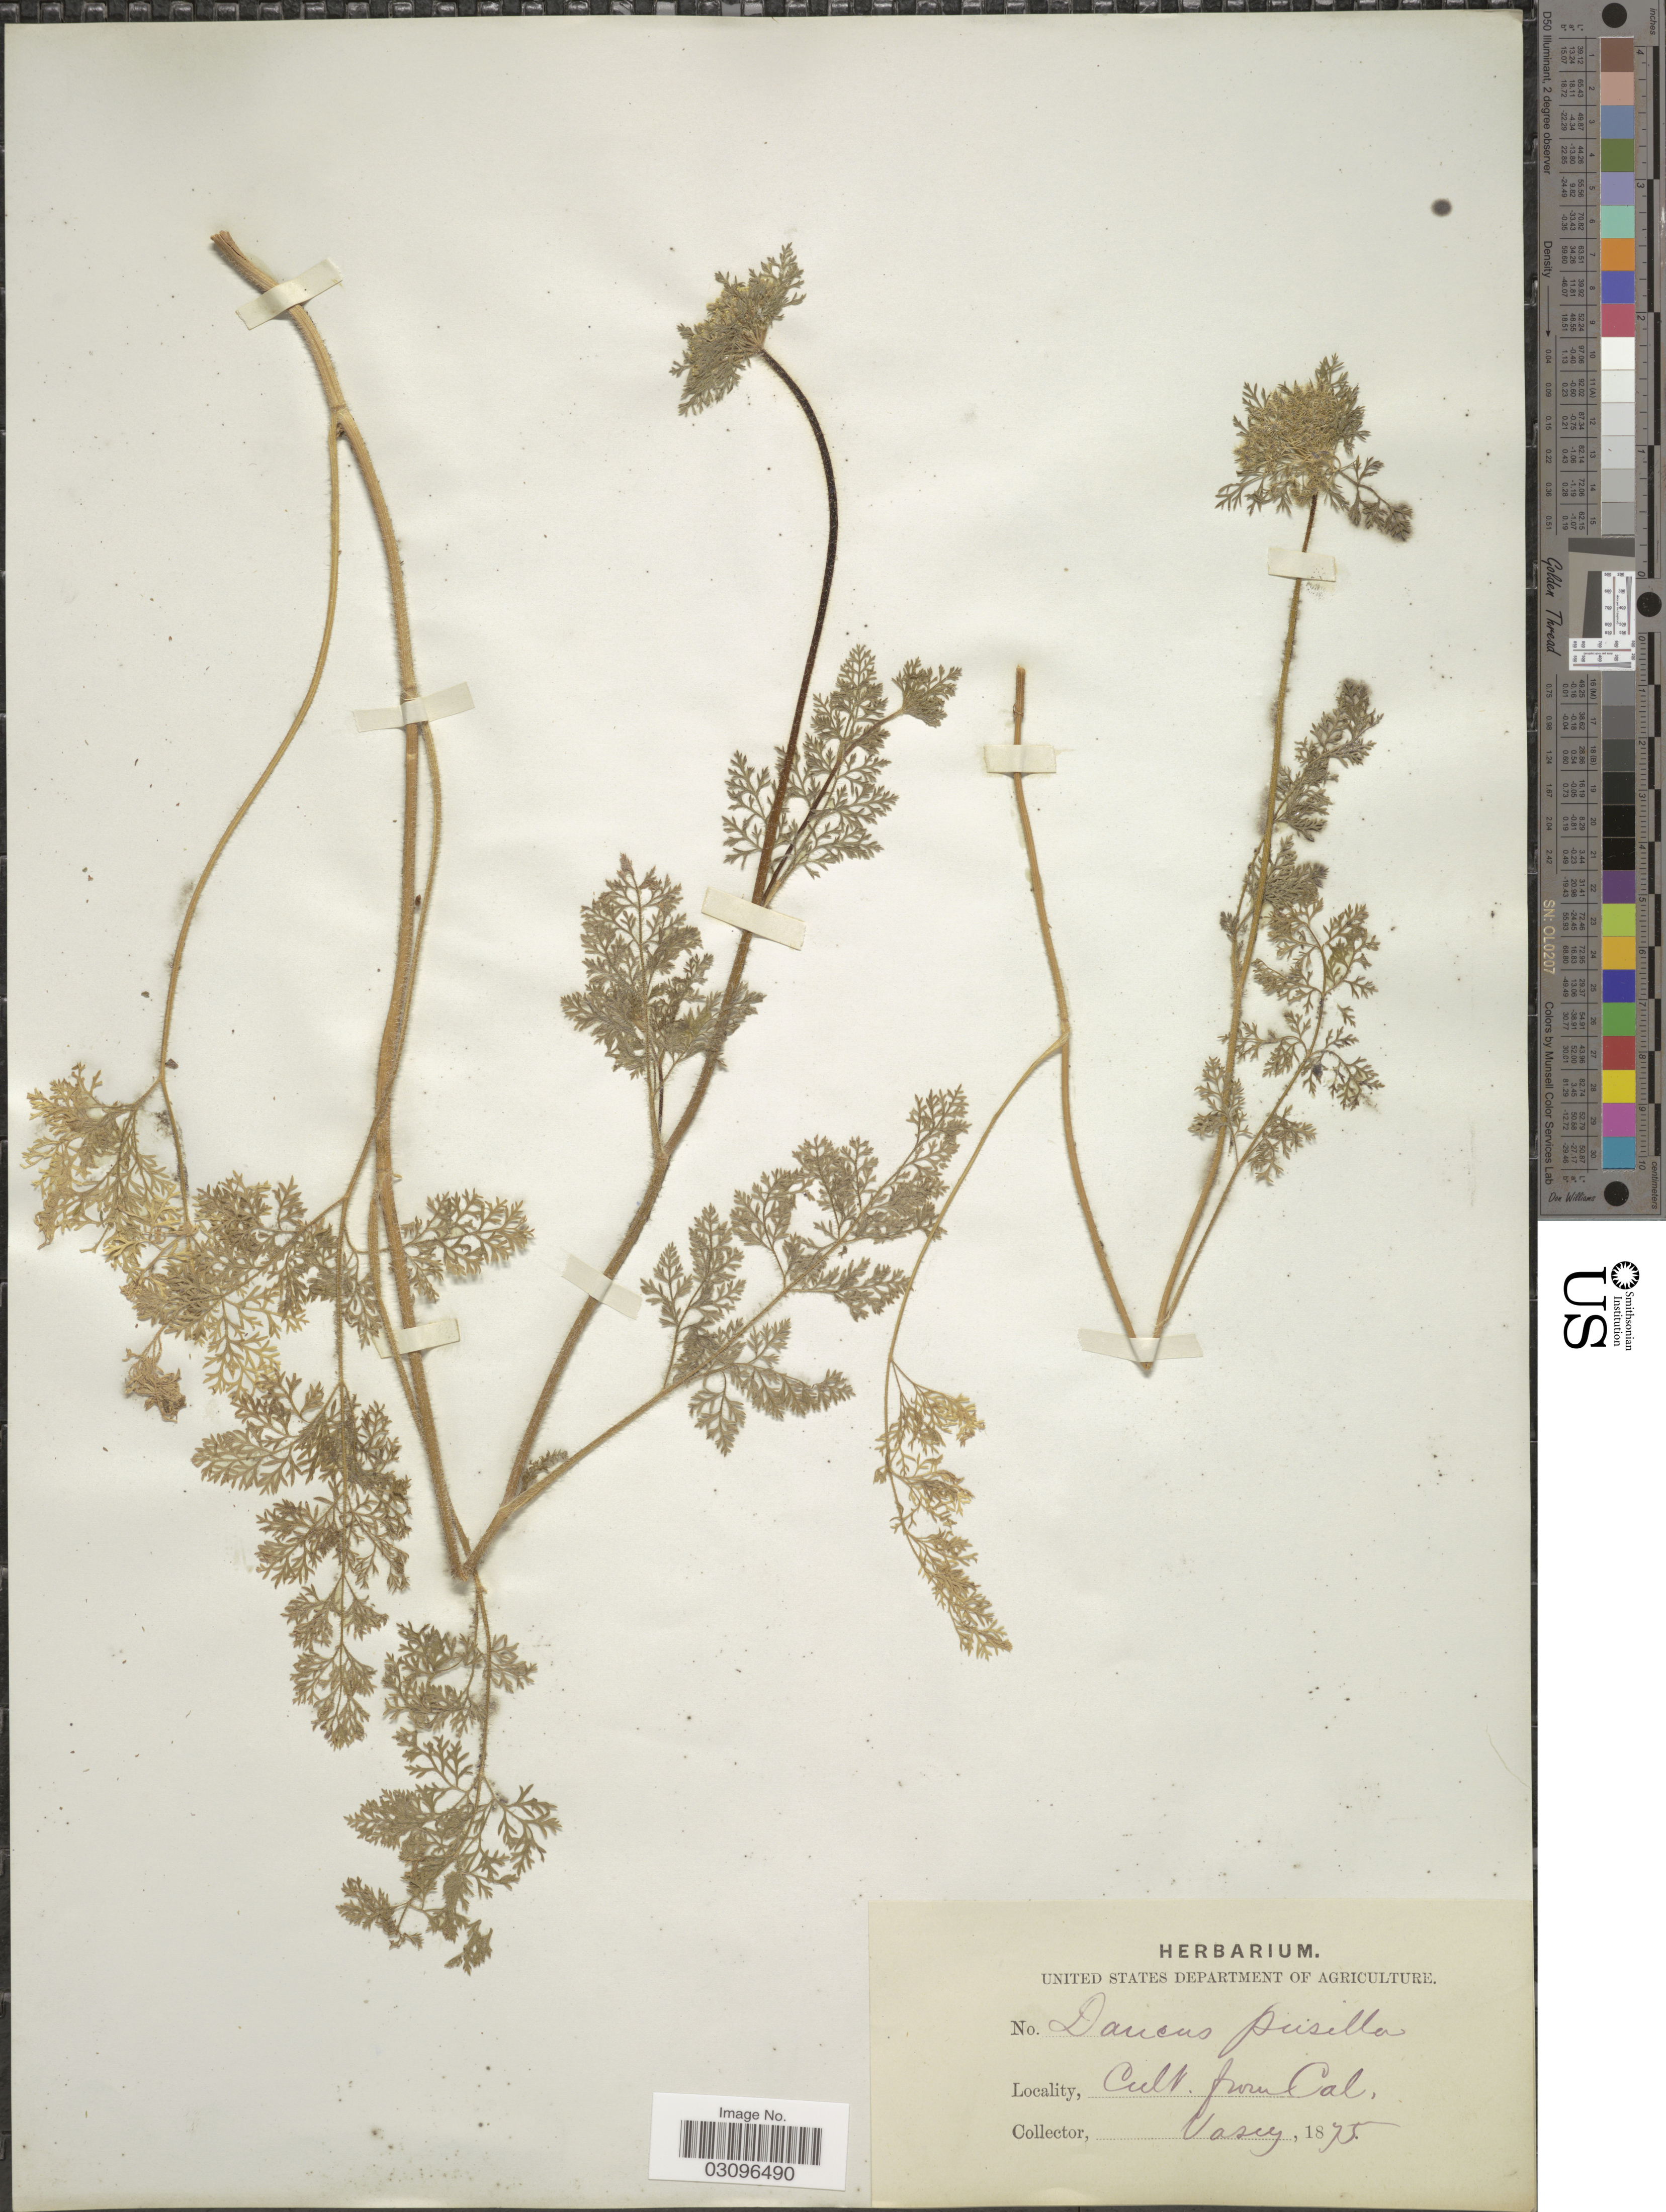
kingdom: Plantae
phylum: Tracheophyta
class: Magnoliopsida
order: Apiales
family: Apiaceae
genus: Daucus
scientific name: Daucus pusillus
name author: Michx.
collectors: Vasey, --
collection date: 1875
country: United States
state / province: California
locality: Cult. from Cal.